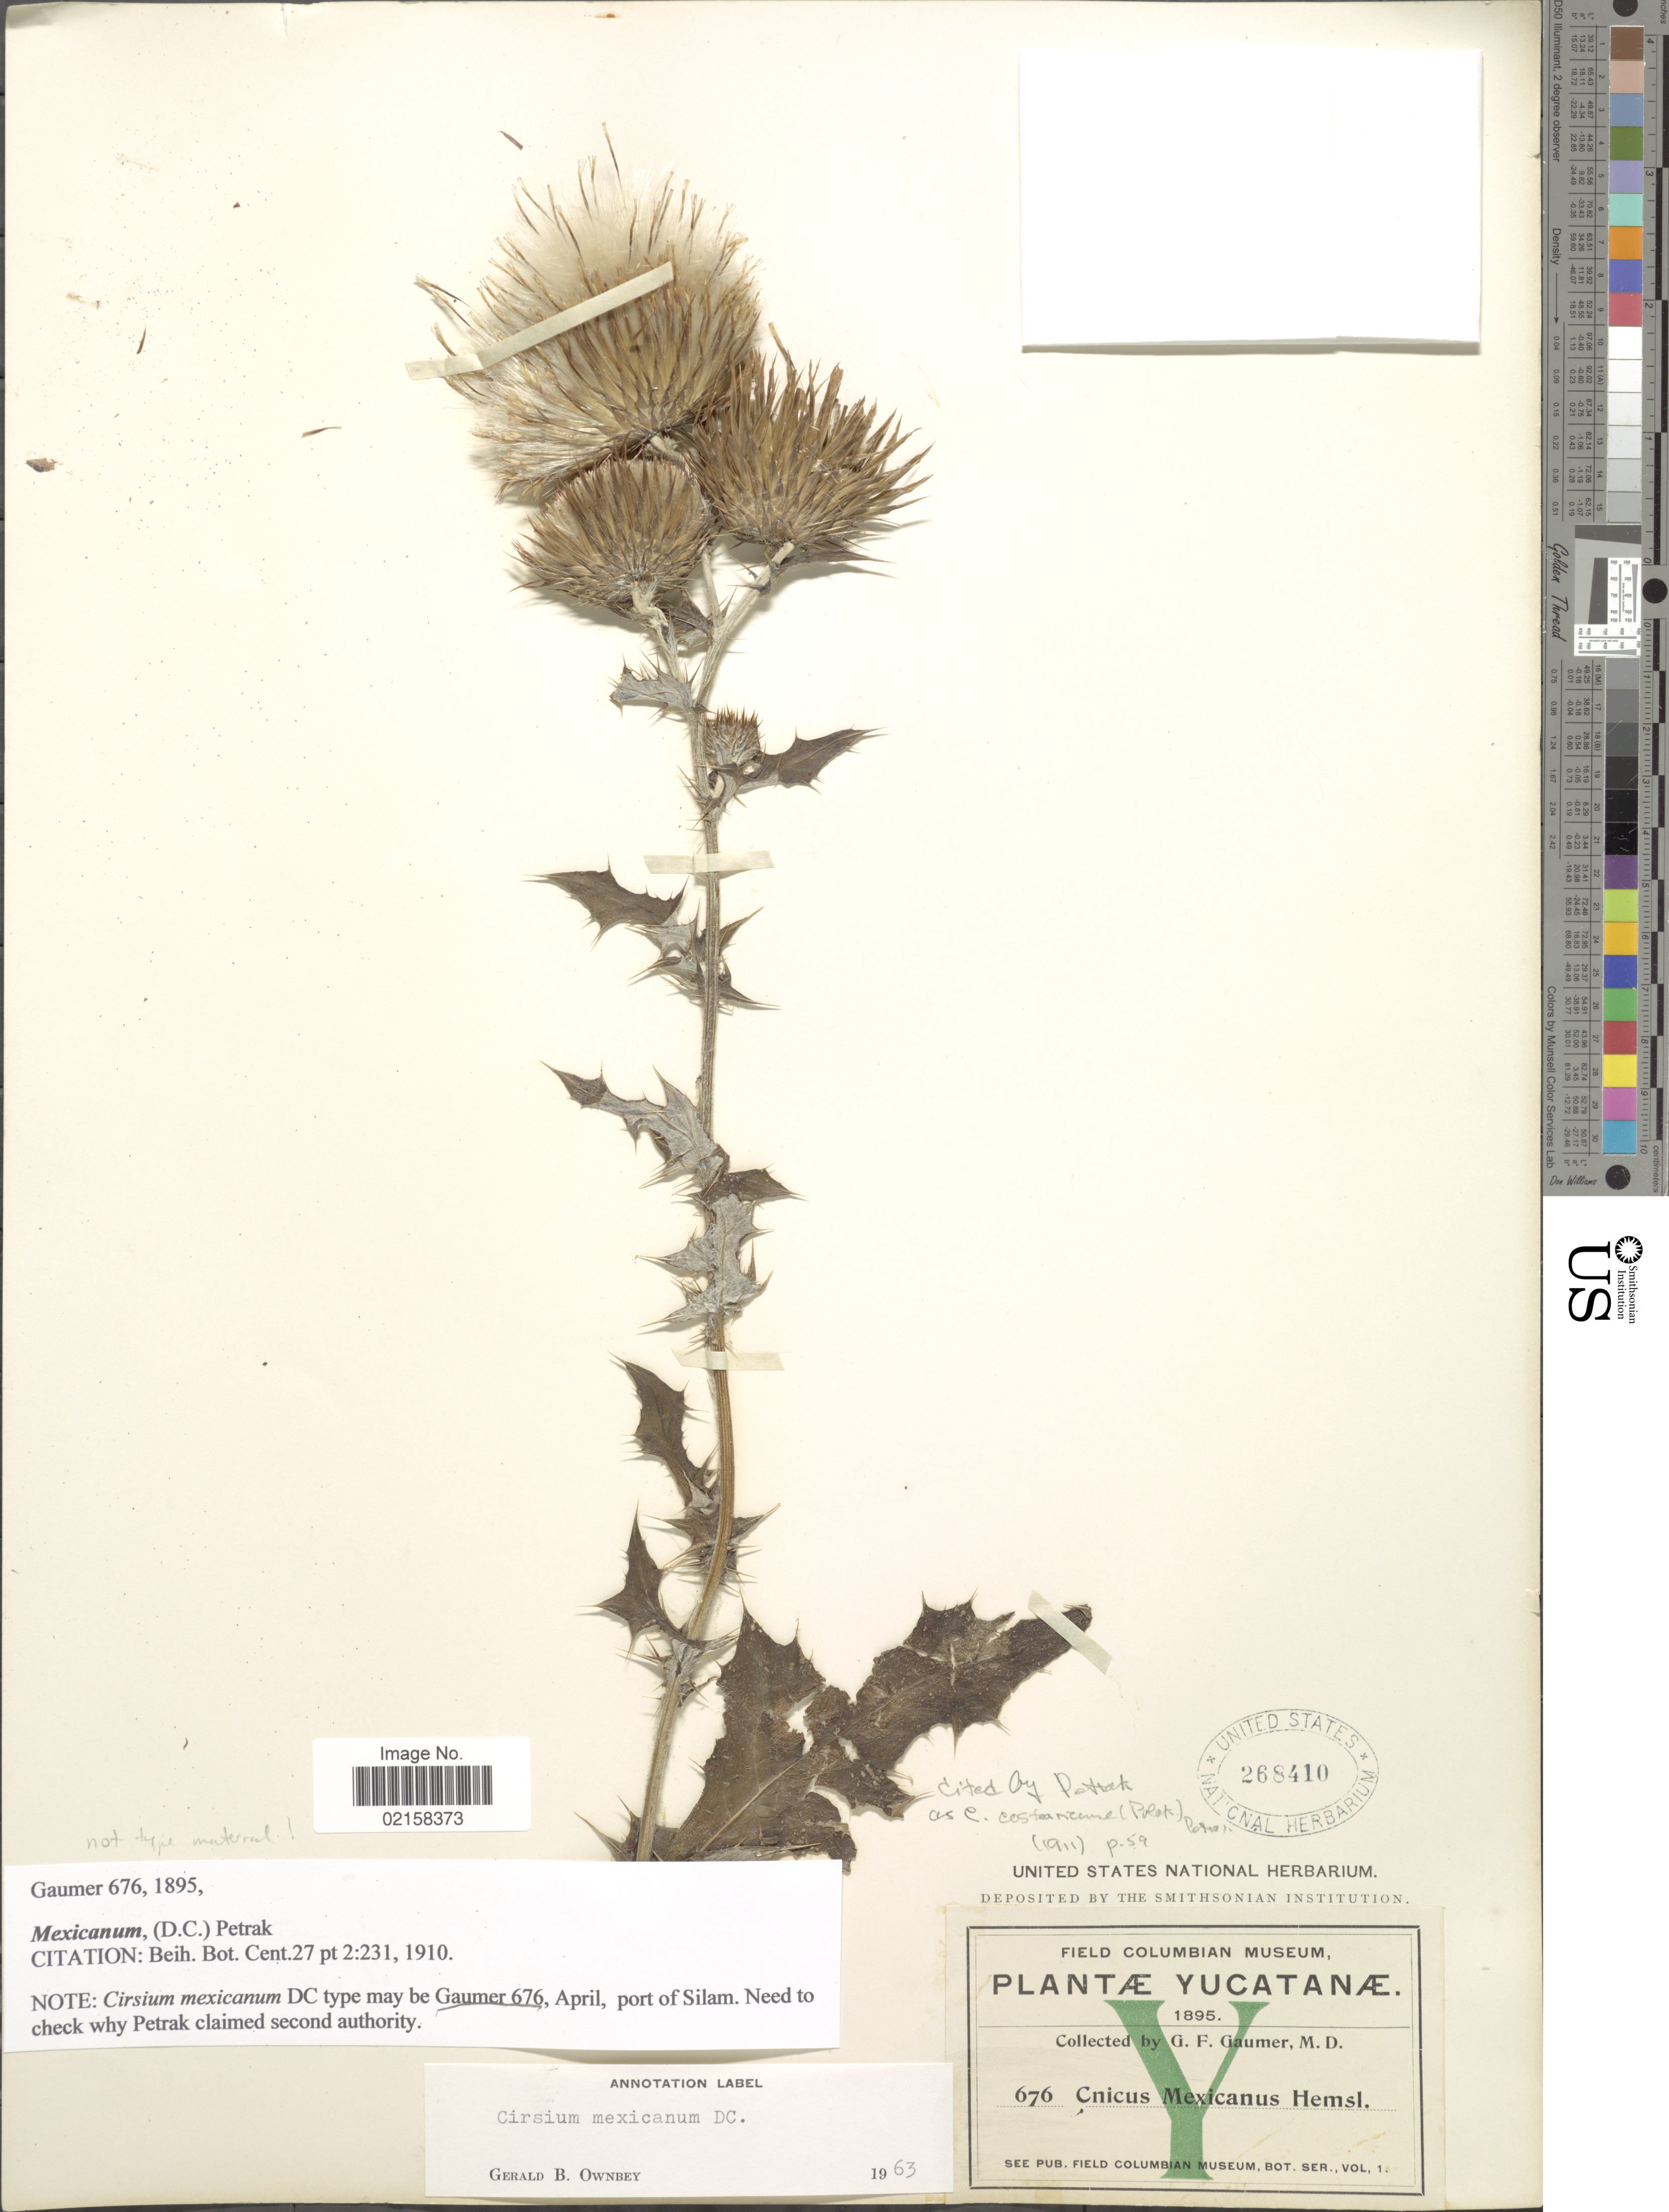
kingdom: Plantae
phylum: Tracheophyta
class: Magnoliopsida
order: Asterales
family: Asteraceae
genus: Cirsium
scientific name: Cirsium mexicanum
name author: DC.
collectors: G. F. Gaumer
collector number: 676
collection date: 1895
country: Mexico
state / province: Yucatán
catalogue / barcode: US 268410